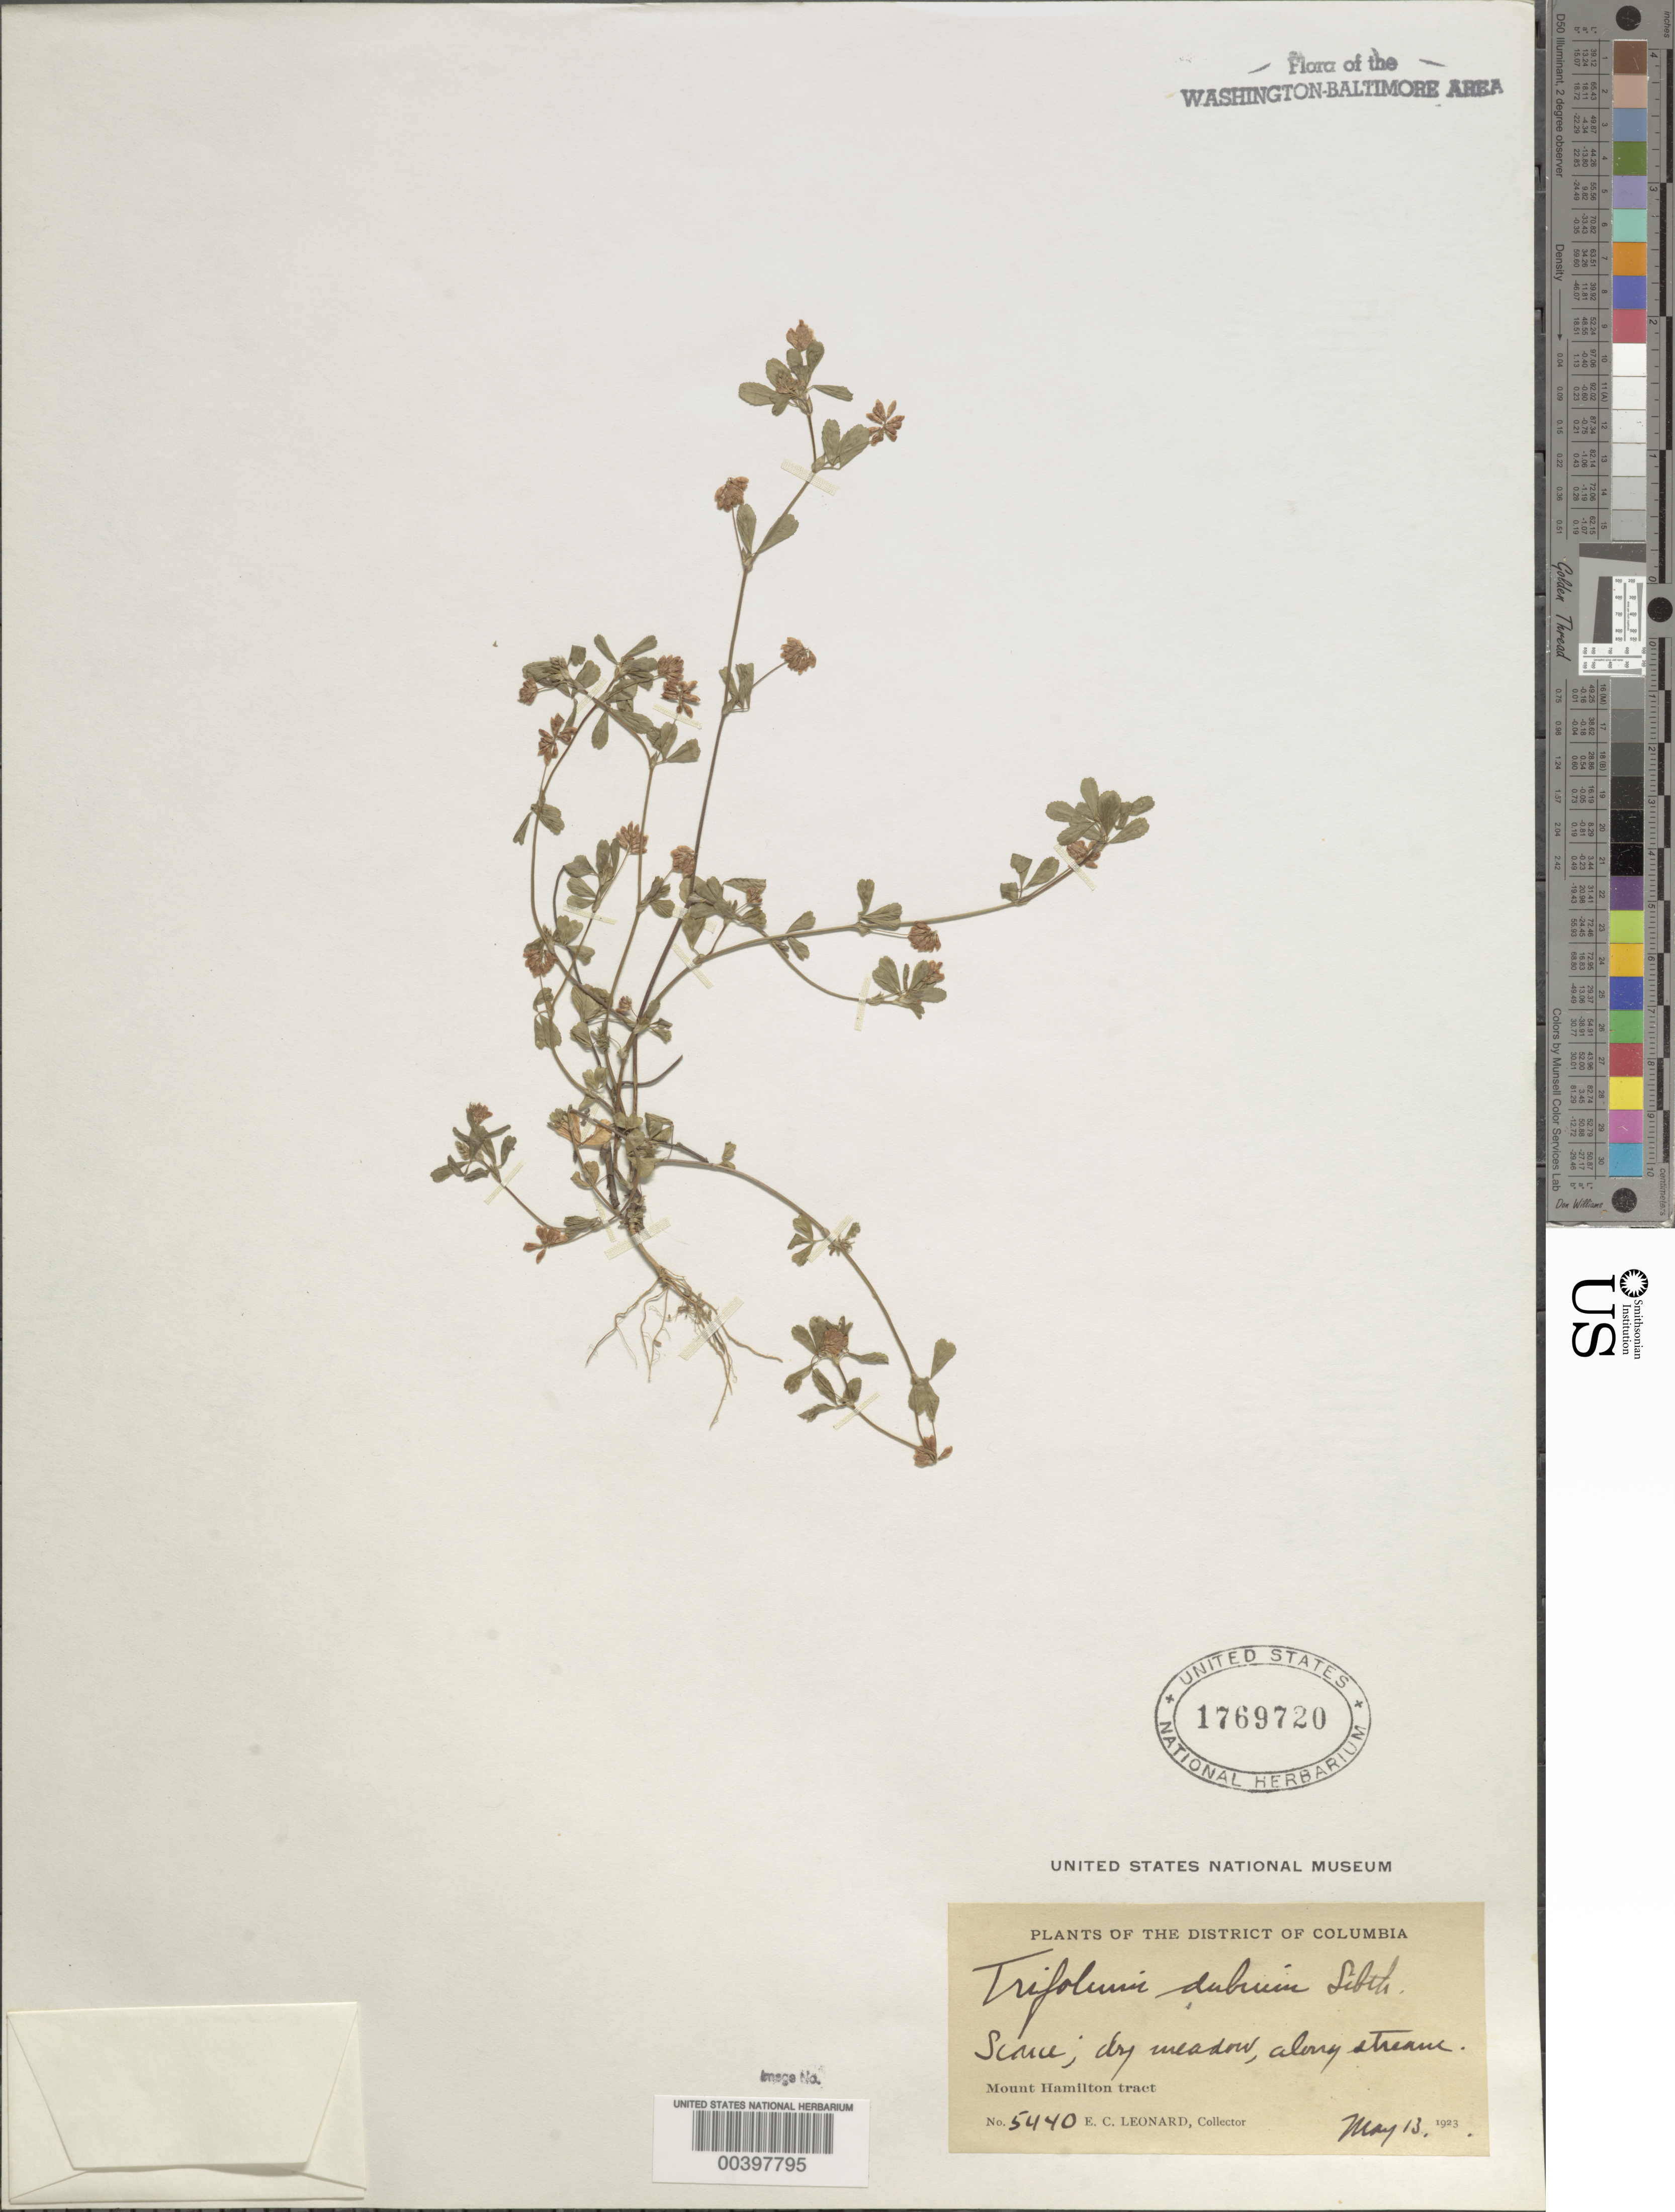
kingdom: Plantae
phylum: Tracheophyta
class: Magnoliopsida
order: Fabales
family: Fabaceae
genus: Trifolium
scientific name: Trifolium dubium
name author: Sibth.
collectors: E. C. Leonard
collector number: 5440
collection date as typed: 13 May 1923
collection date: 1923-05-13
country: United States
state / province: District of Columbia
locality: Mount Hamilton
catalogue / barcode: US 1769720